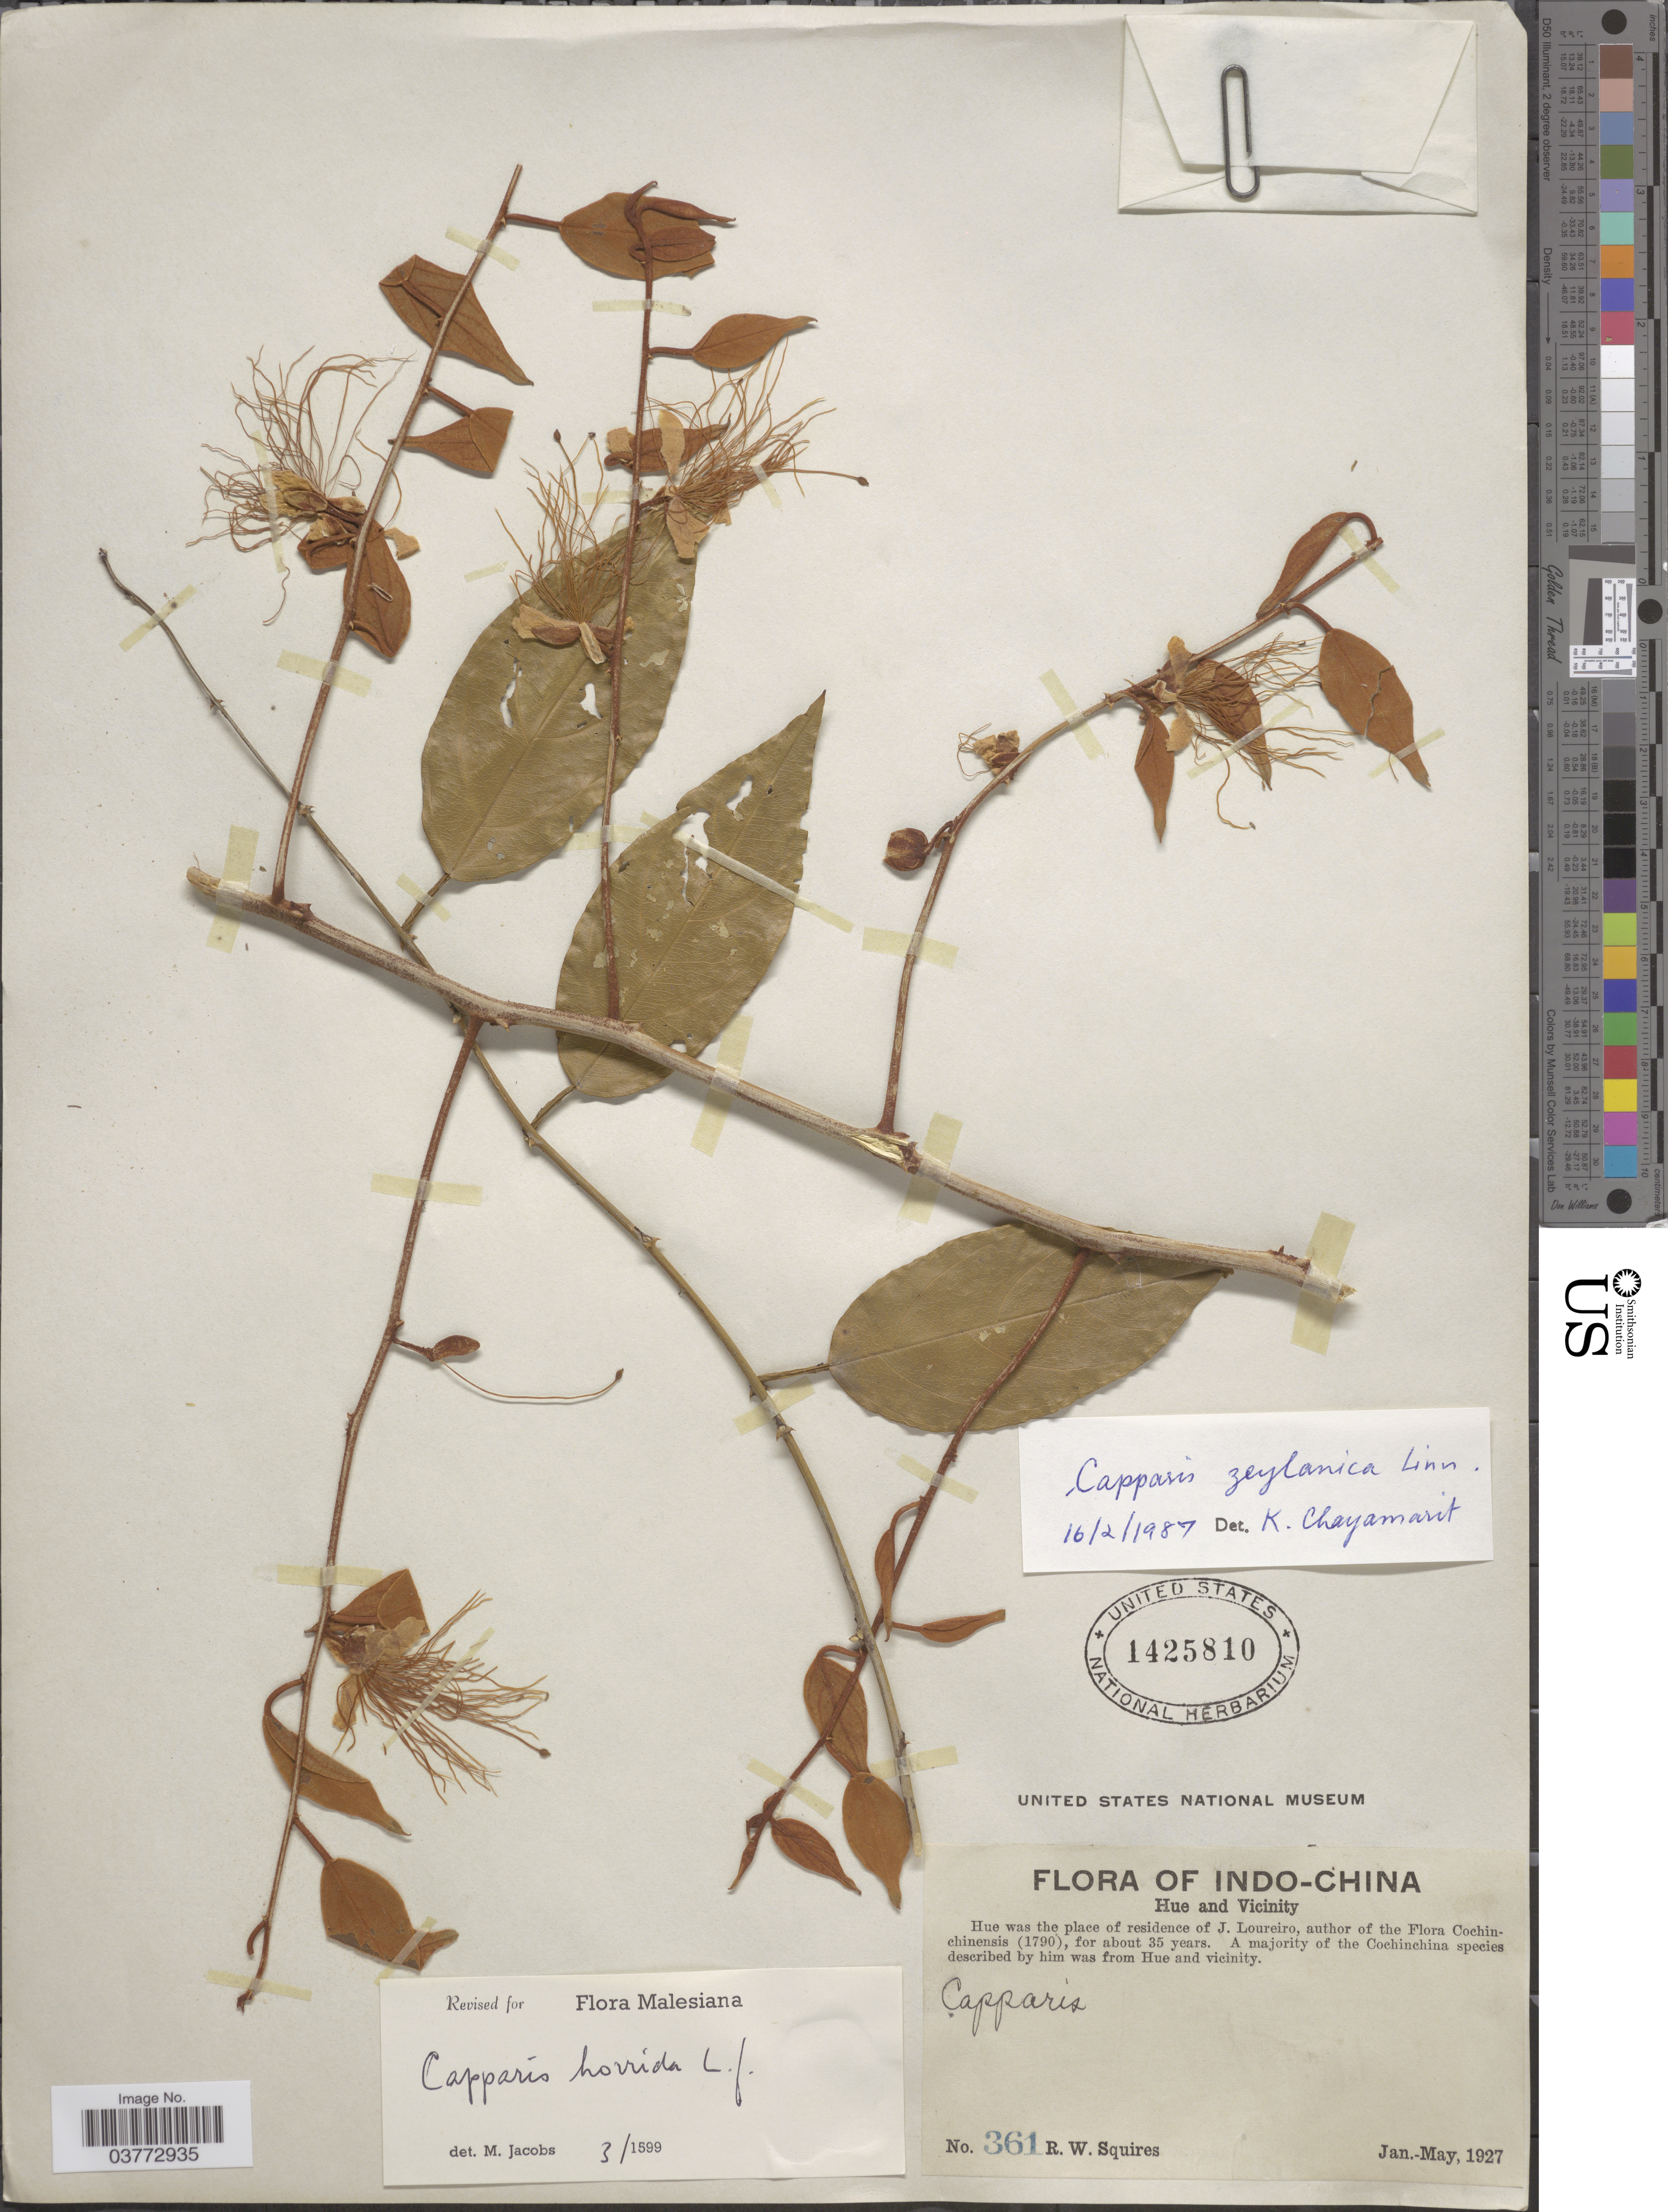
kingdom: Plantae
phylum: Tracheophyta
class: Magnoliopsida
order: Brassicales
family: Capparaceae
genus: Capparis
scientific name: Capparis zeylanica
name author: L.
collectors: R. Squires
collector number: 361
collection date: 1927-01/1927-05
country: Vietnam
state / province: Thua Thien-Hue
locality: Indo-China. Hue and Vicinity. Hue was the place of residence of J. Loureiro.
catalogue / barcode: US 1425810